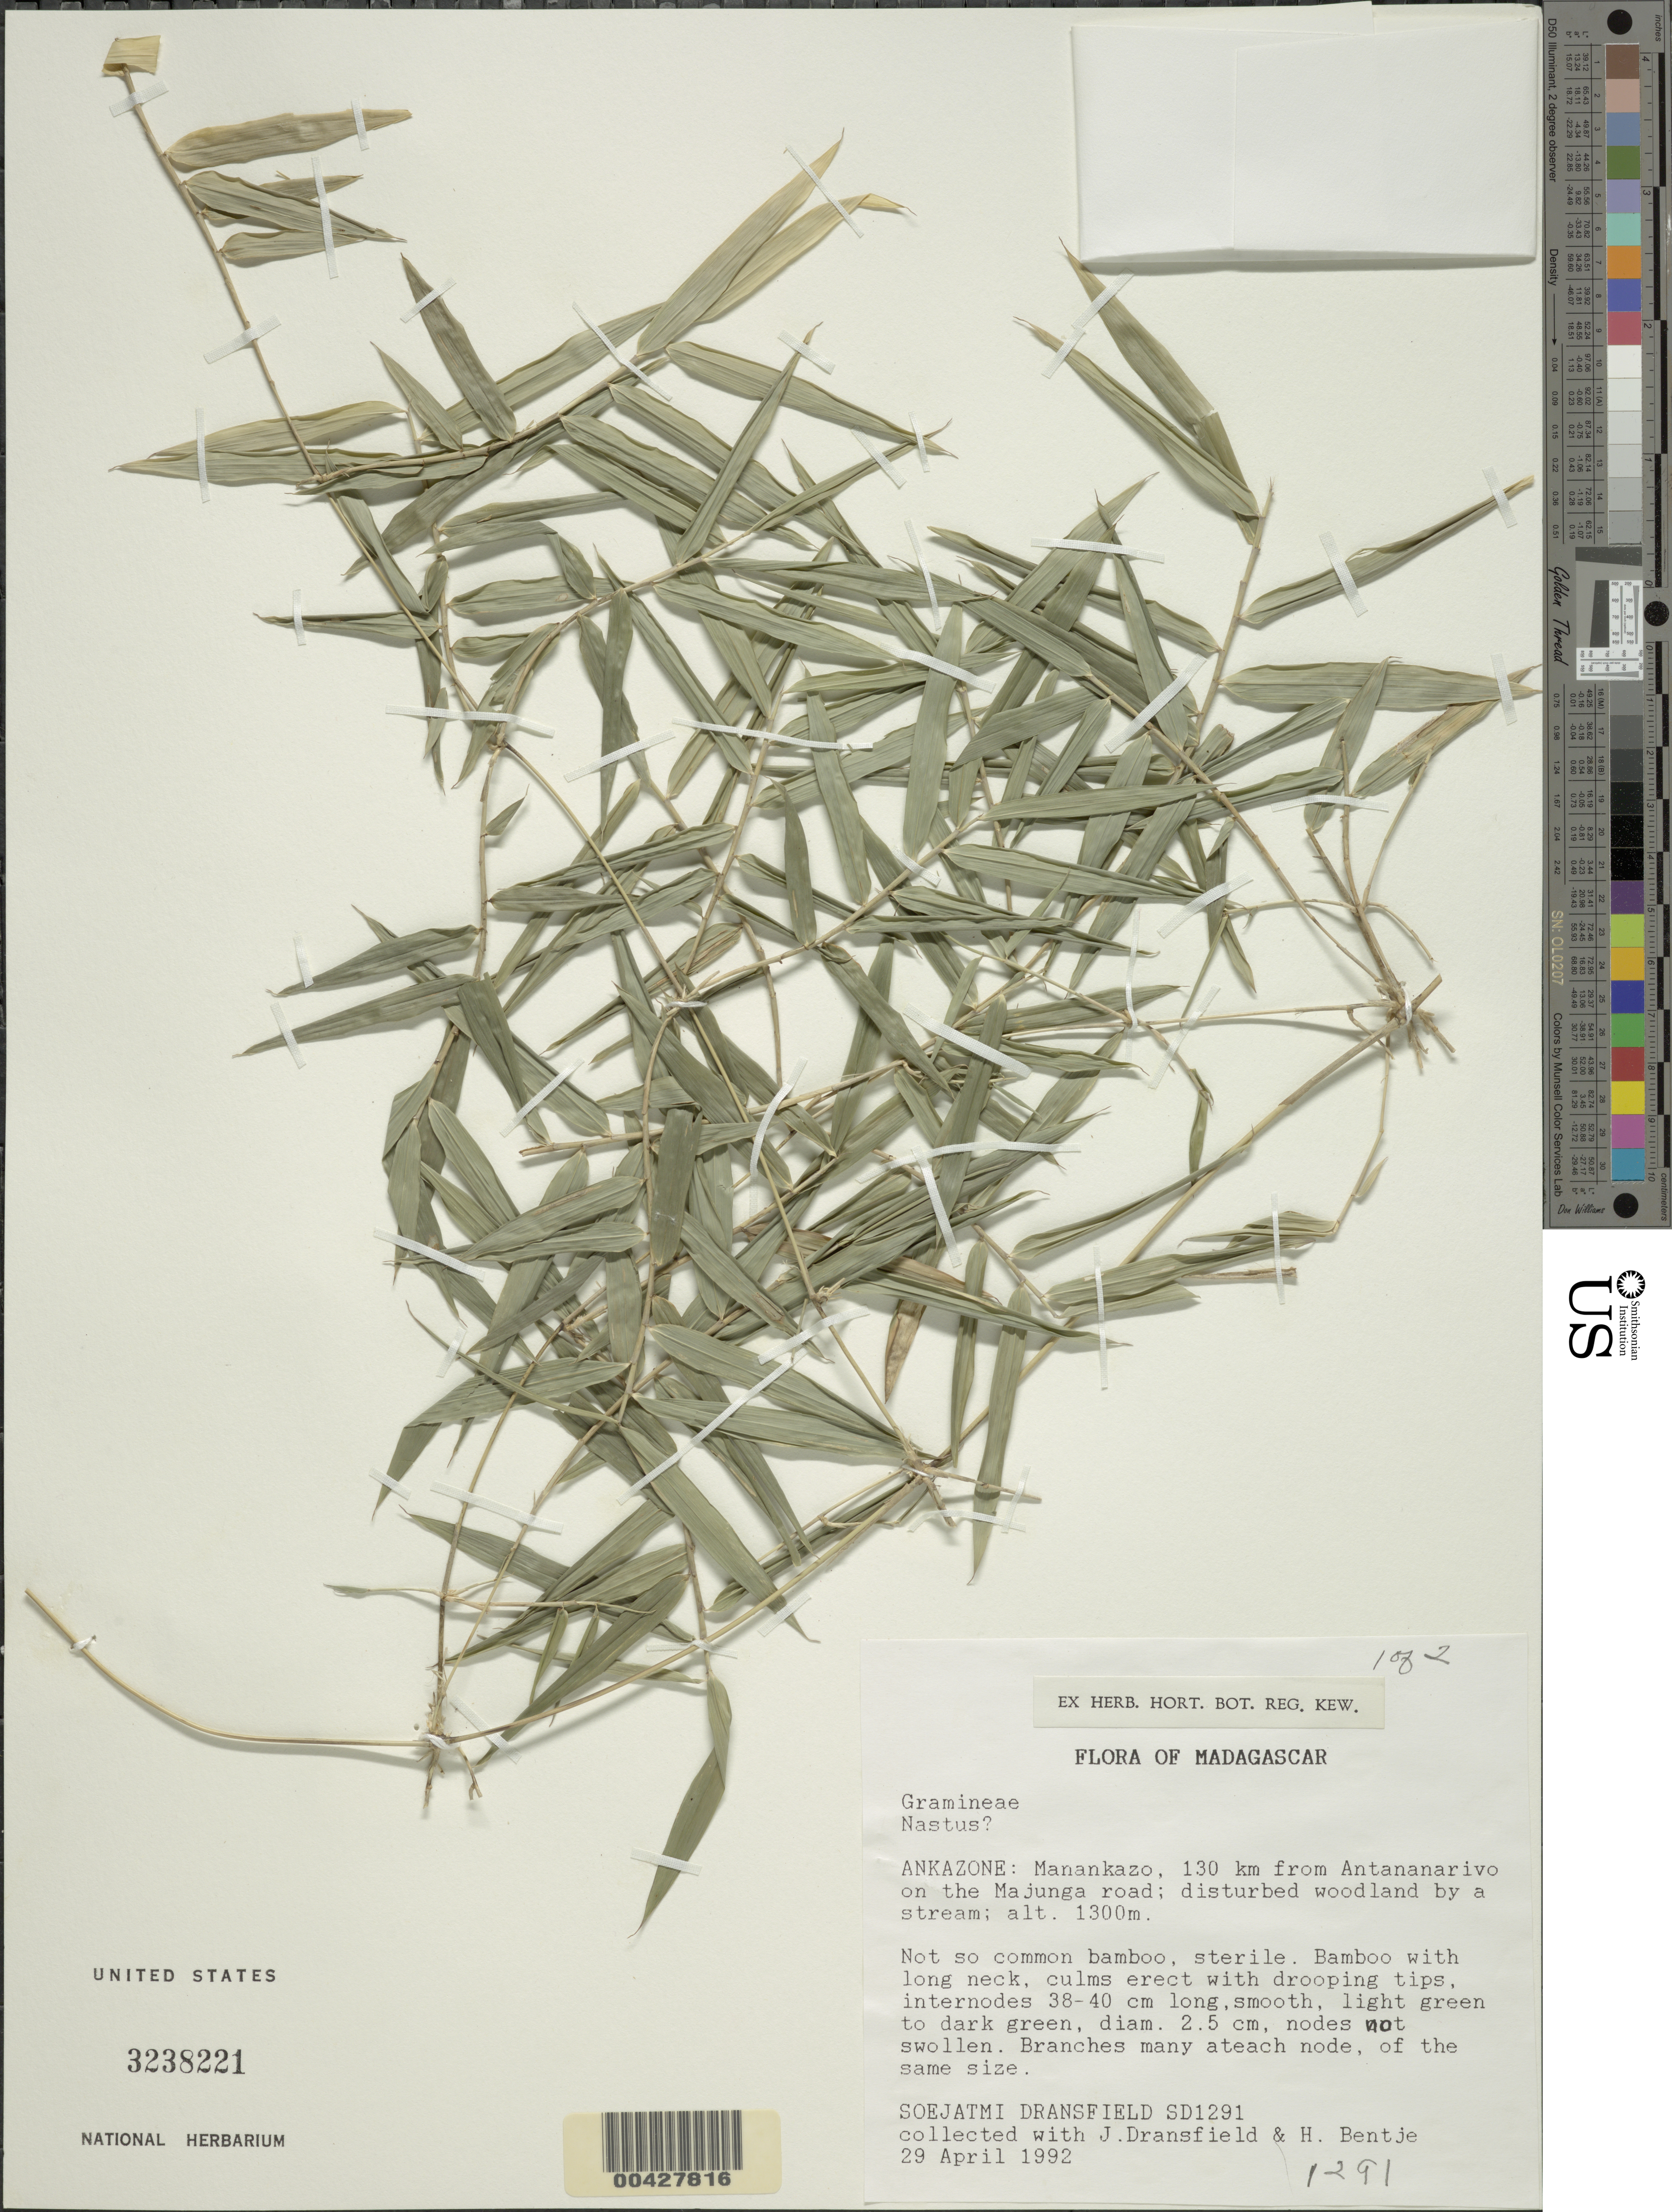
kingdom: Plantae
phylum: Tracheophyta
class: Liliopsida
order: Poales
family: Poaceae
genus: Nastus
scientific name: Nastus sp.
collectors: S. Dransfield, J. Dransfield & H. J. Beentje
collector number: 1291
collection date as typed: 29 Apr 1992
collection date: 1992-04-29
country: Madagascar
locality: Ankazone, from antananarivo to majunga road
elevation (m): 1300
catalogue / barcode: US 3238221